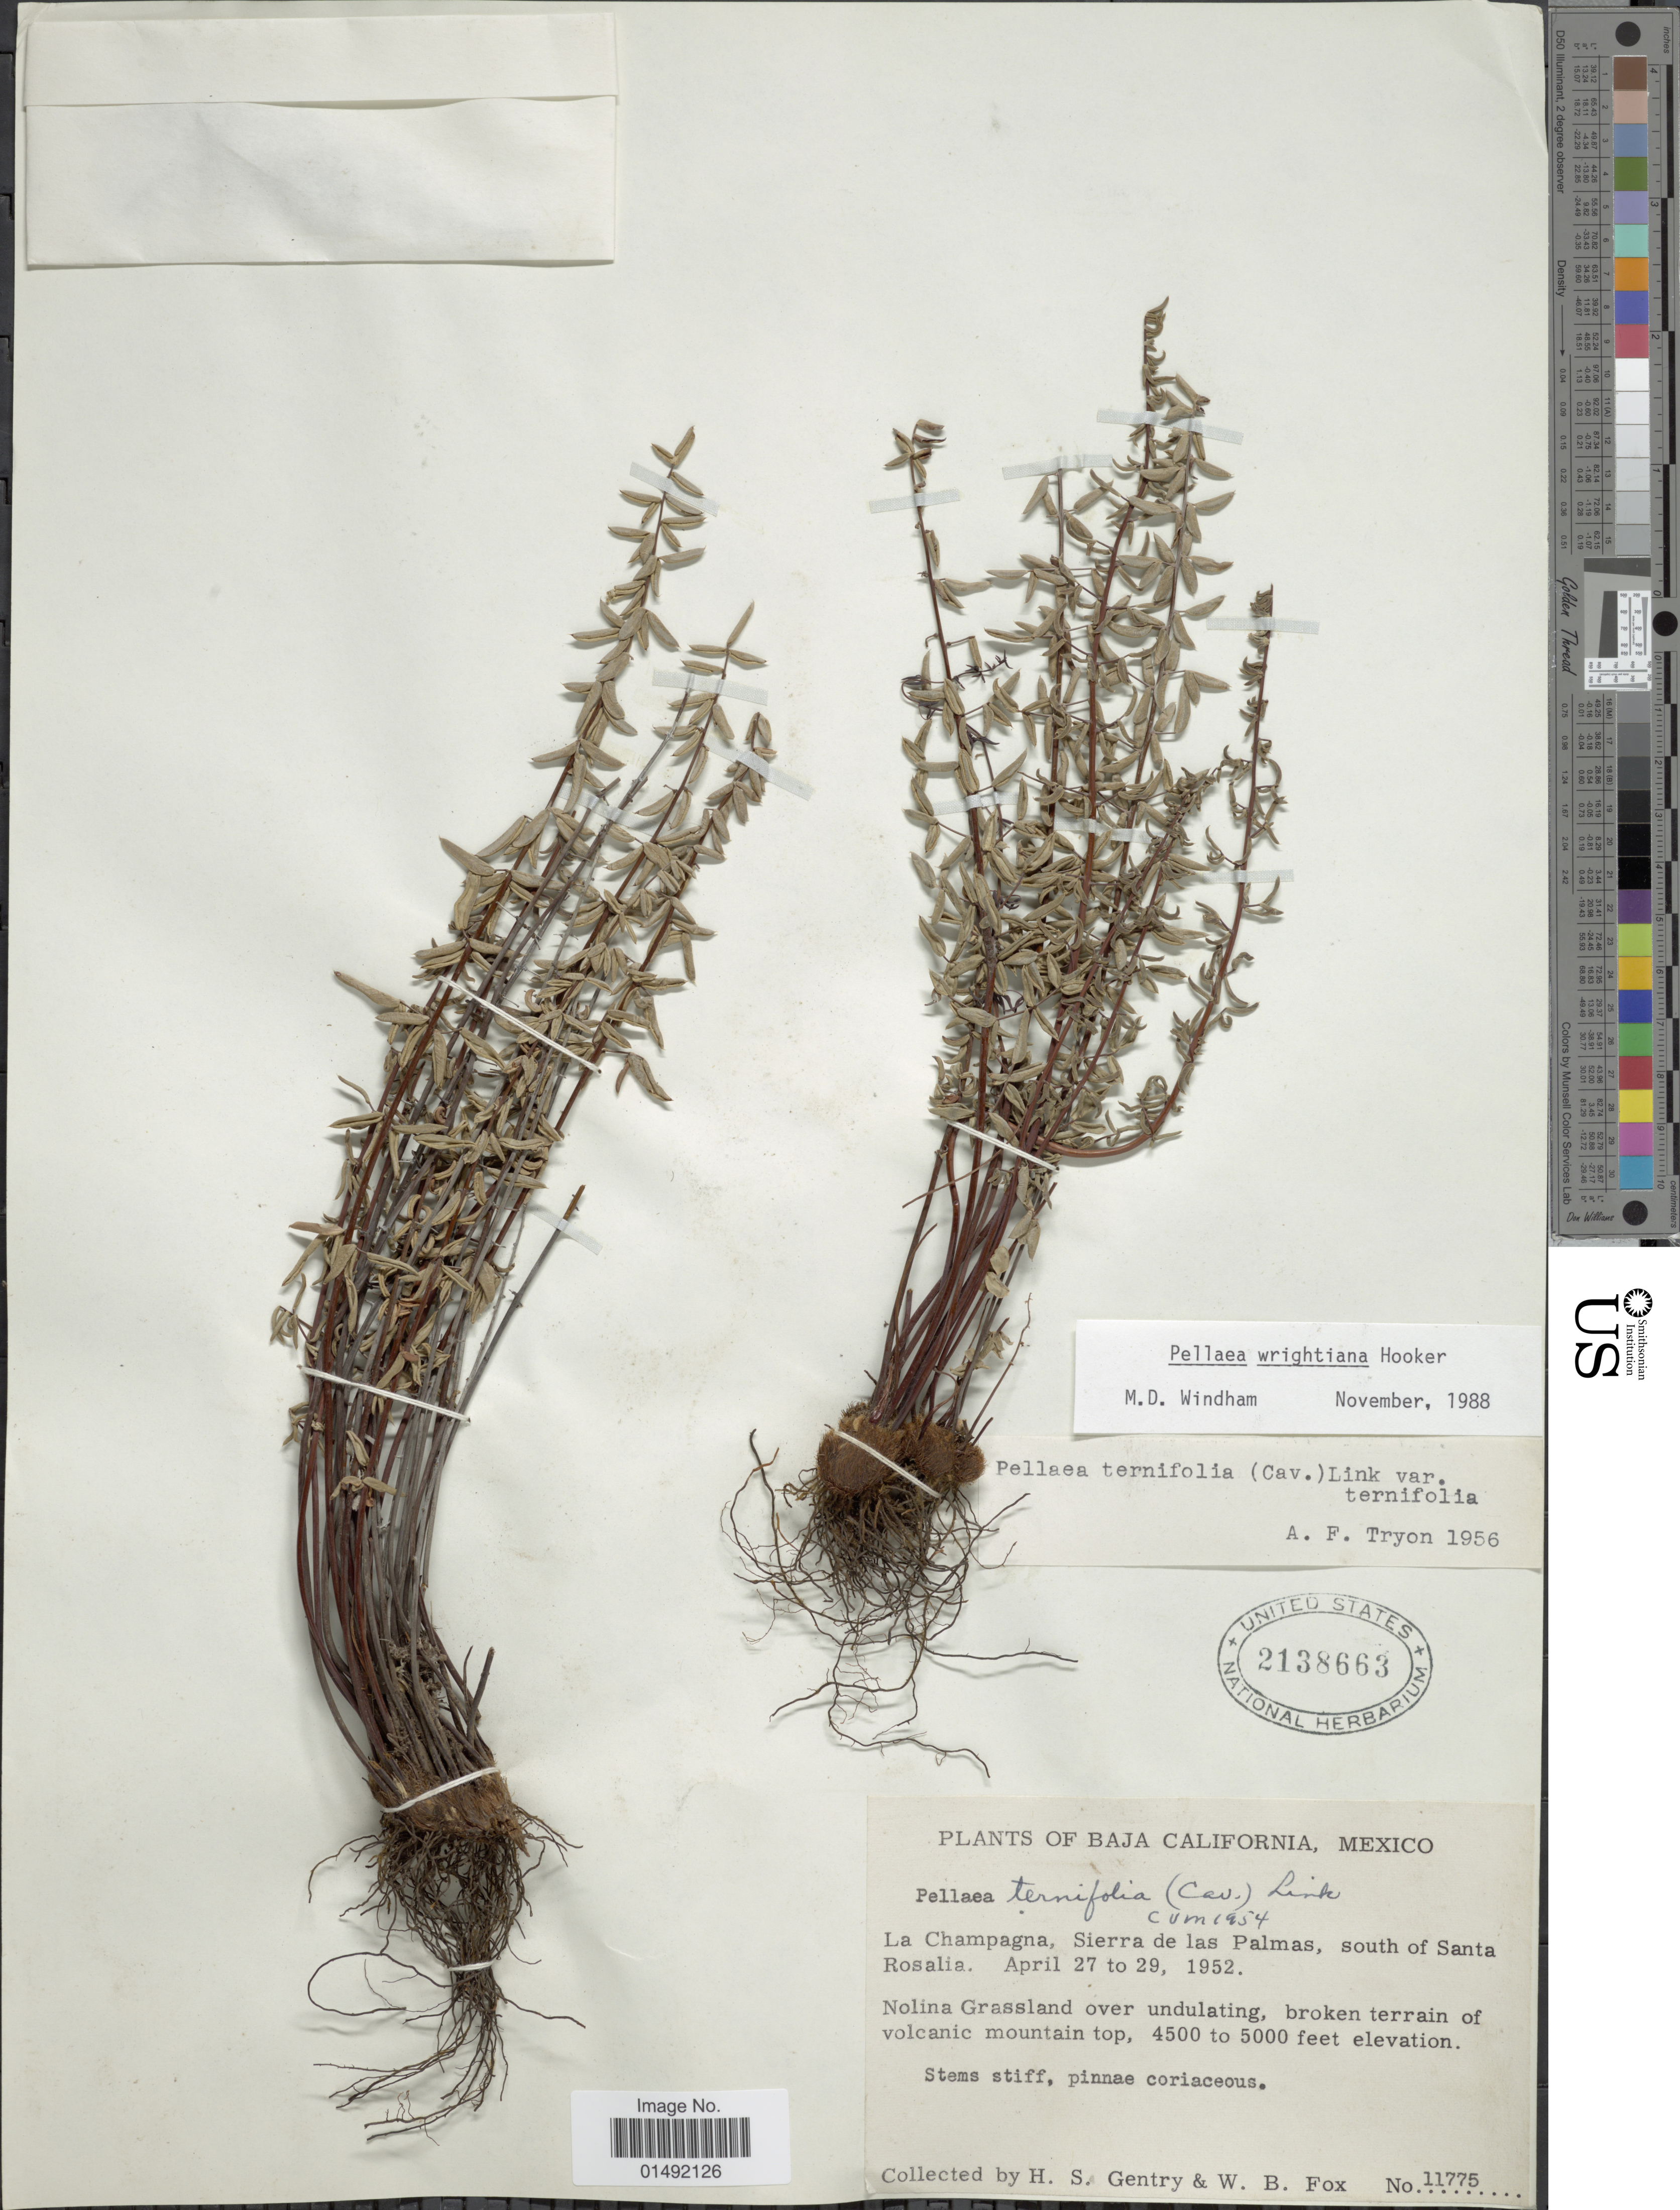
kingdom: Plantae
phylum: Tracheophyta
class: Polypodiopsida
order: Polypodiales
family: Pteridaceae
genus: Pellaea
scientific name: Pellaea wrightiana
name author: Hook.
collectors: H. S. Gentry & W. B. Fox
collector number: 11775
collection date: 1952-04-27/1952-04-29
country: Mexico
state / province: Baja California Sur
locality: La Champagna, Sierra de las Palmas, south of Santa Rosalia, Nolina Grassland over undulating, broken terrain of volcanic mountain top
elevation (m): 4500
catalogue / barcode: US 2138663